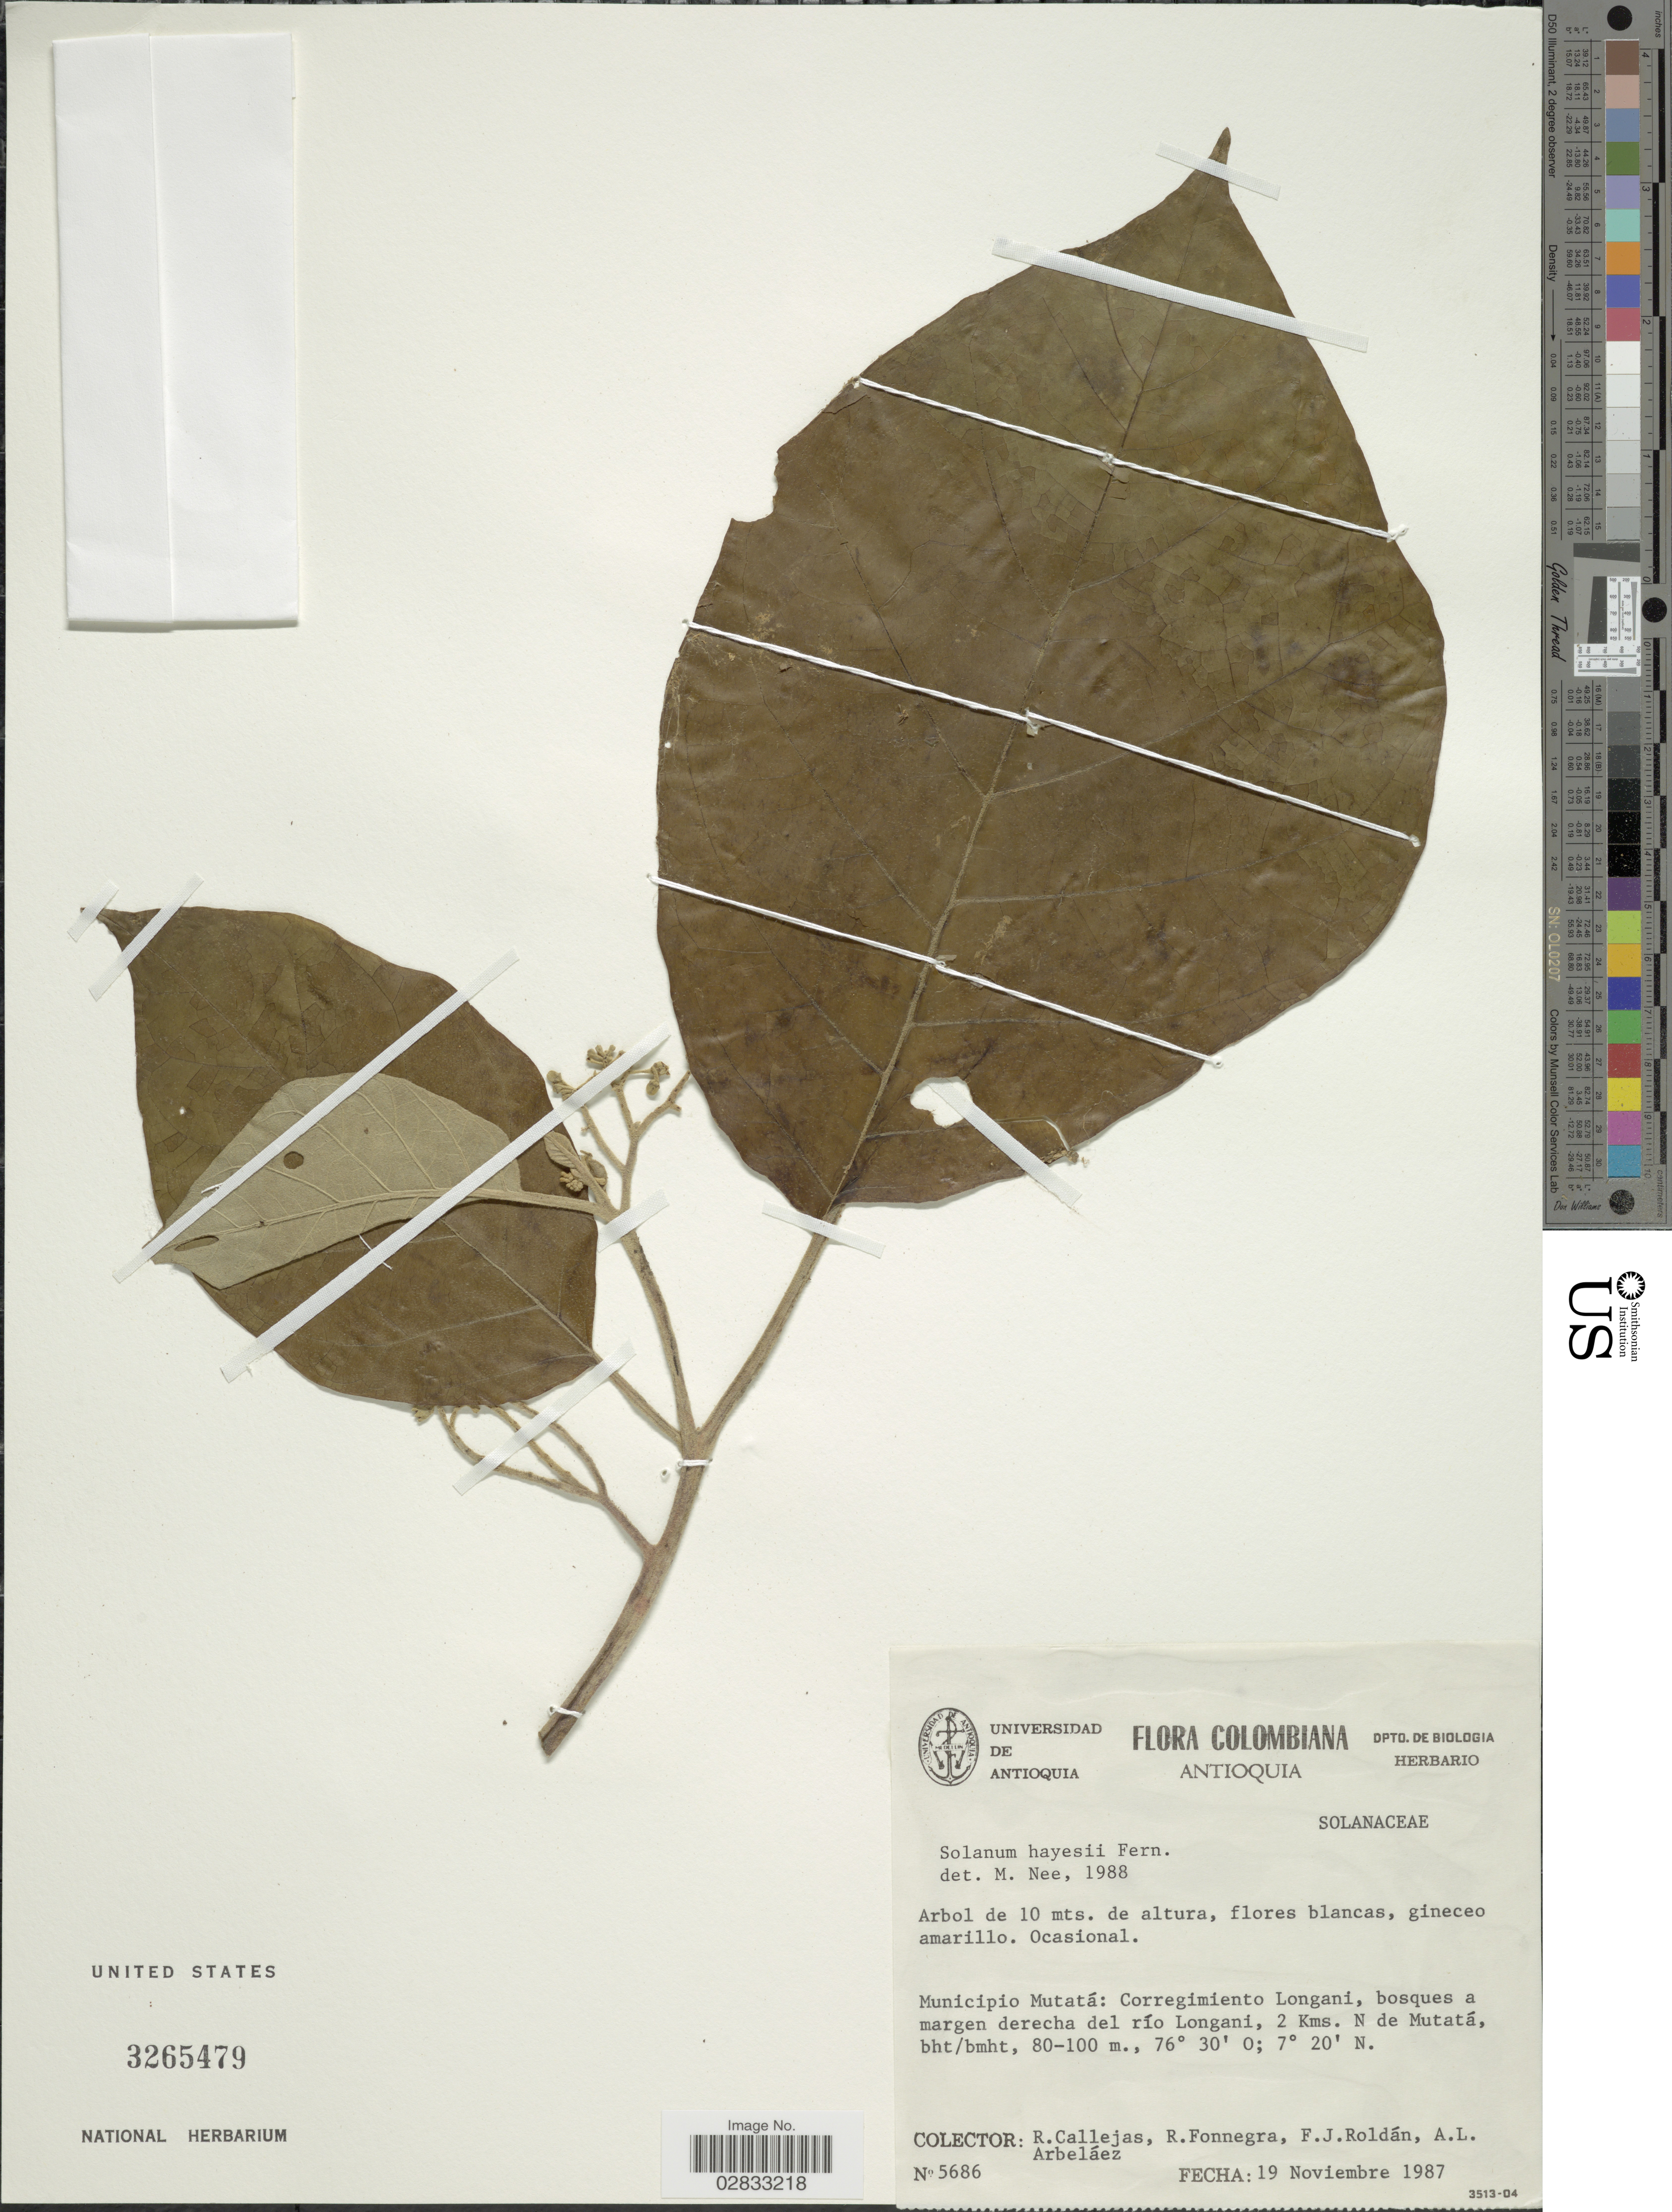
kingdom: Plantae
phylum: Tracheophyta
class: Magnoliopsida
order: Solanales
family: Solanaceae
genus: Solanum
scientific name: Solanum hayesii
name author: Fernald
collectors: R. Callejas, R. Fonnegra, F. J. Roldán & A. Arbeláez Alvarez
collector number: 5686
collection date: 1987-11-19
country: Colombia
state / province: Antioquia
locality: Municipio Mutatá: Corregimiento Longani, bosques a margen derecha del río Longani, 2 Kms. N de Mutatá.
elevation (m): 80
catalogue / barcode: US 3265479